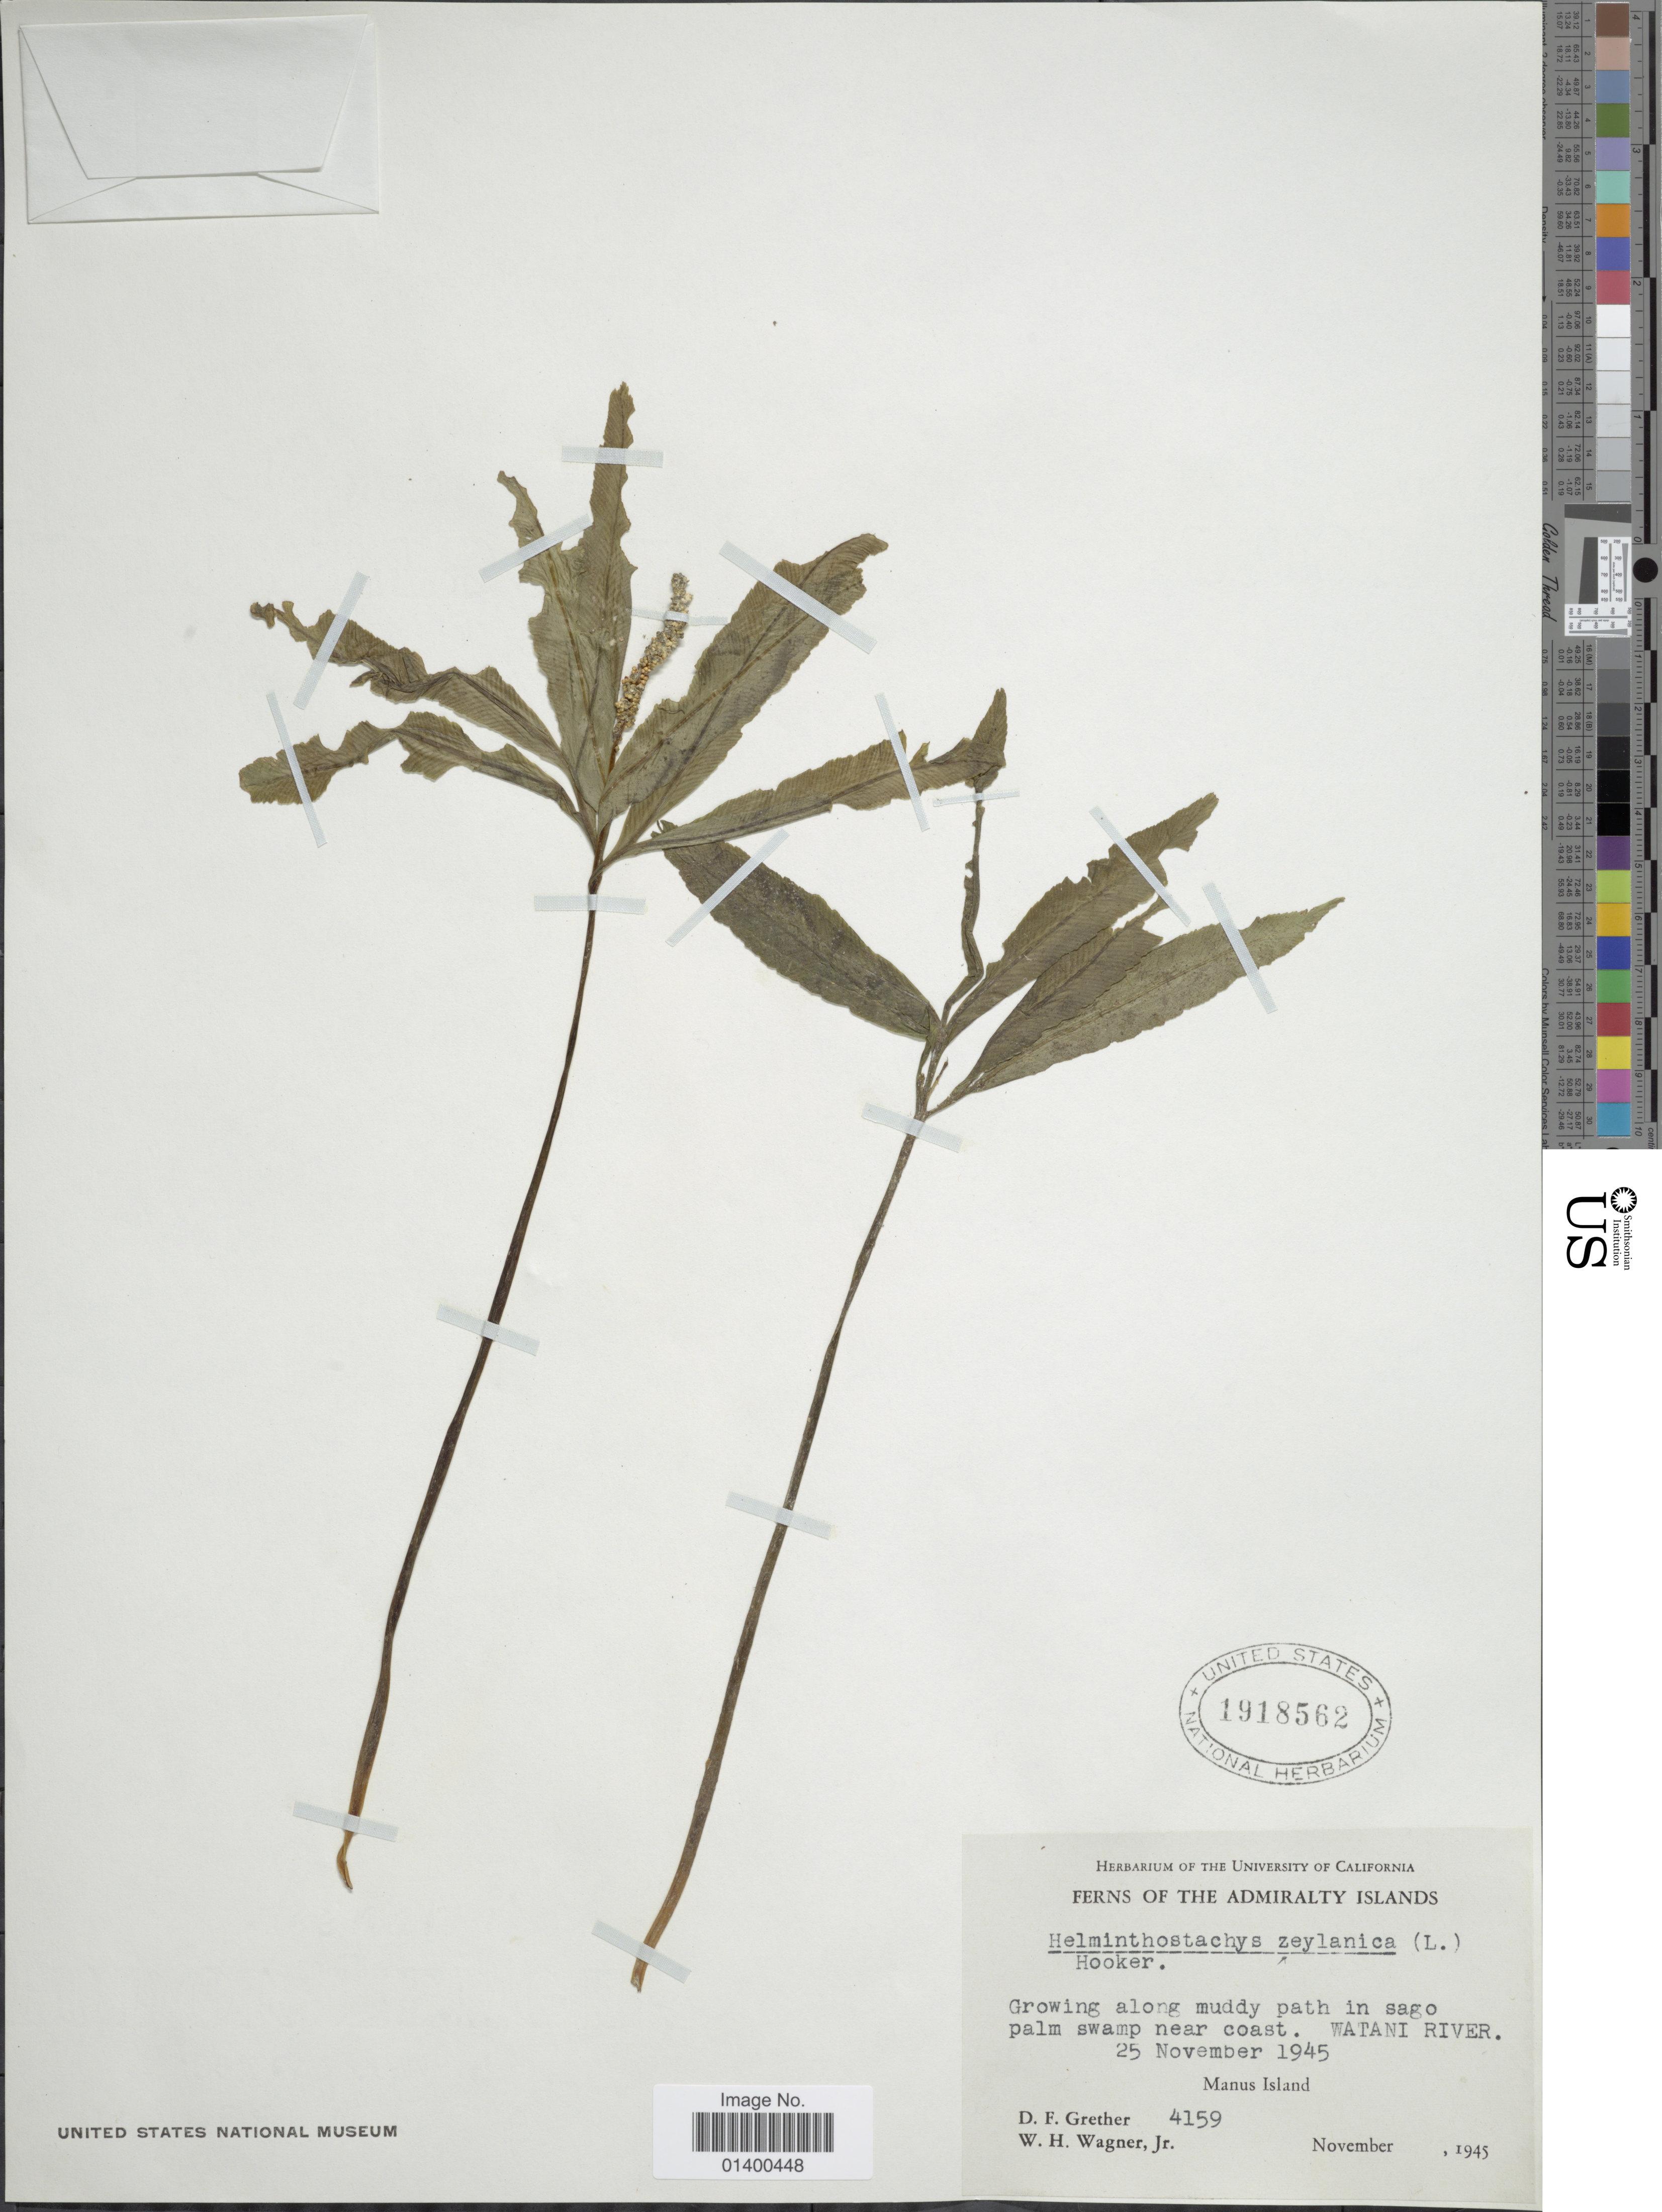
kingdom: Plantae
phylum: Tracheophyta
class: Polypodiopsida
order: Ophioglossales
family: Ophioglossaceae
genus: Helminthostachys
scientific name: Helminthostachys zeylanica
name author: (L.) Hook.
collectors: D. F. Grether & W. H. Wagner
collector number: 4159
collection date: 1945-11-25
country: Papua New Guinea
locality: Admiralty islands, Watani river, Manus island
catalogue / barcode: US 1918562